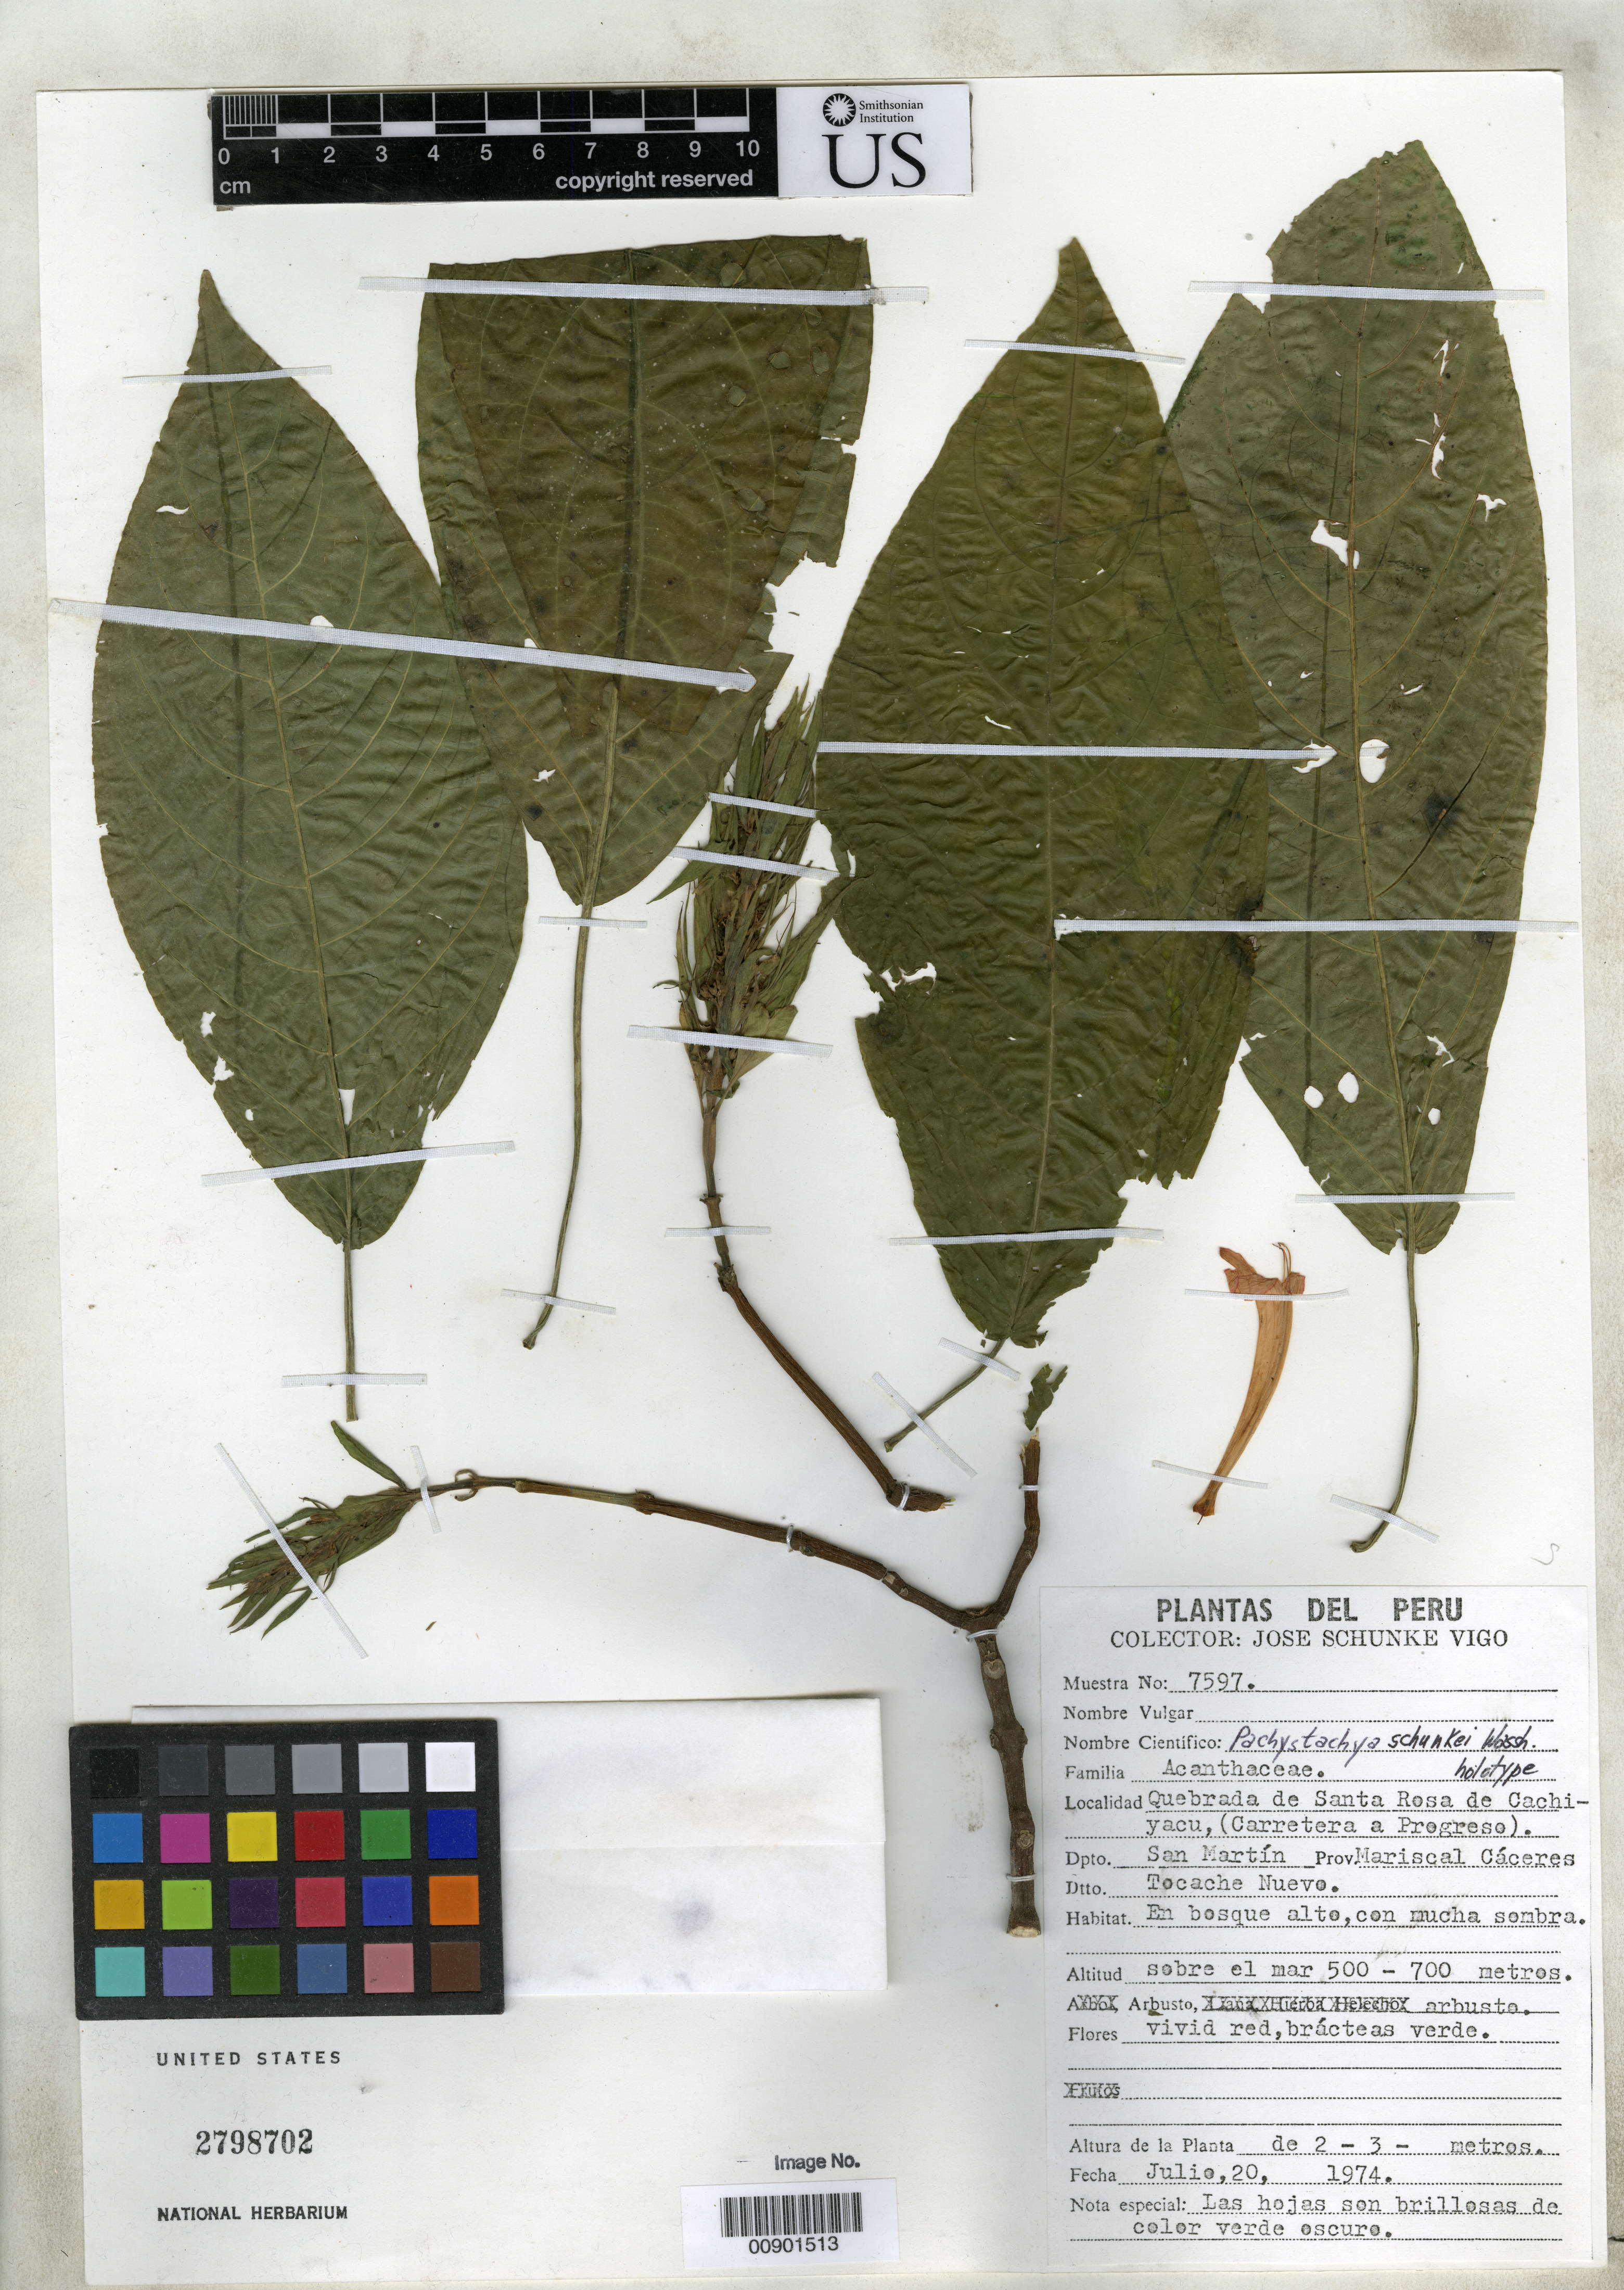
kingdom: Plantae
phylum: Tracheophyta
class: Magnoliopsida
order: Lamiales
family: Acanthaceae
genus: Pachystachys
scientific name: Pachystachys schunkei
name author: Wassh.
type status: Holotype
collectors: J. Schunke Vigo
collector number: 7597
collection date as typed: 20 Jul 1974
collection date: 1974-07-20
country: Peru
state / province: San Martín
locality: Dpto. San Martín, Prov. Mariscal Cáceres, Dtto. Tocache Nuevo, Quebrada de Santa Rosa de Cachiyacu (Carretera a Progreso).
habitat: En bosque alto, con mucha sombra.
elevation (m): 500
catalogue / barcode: US 2798702